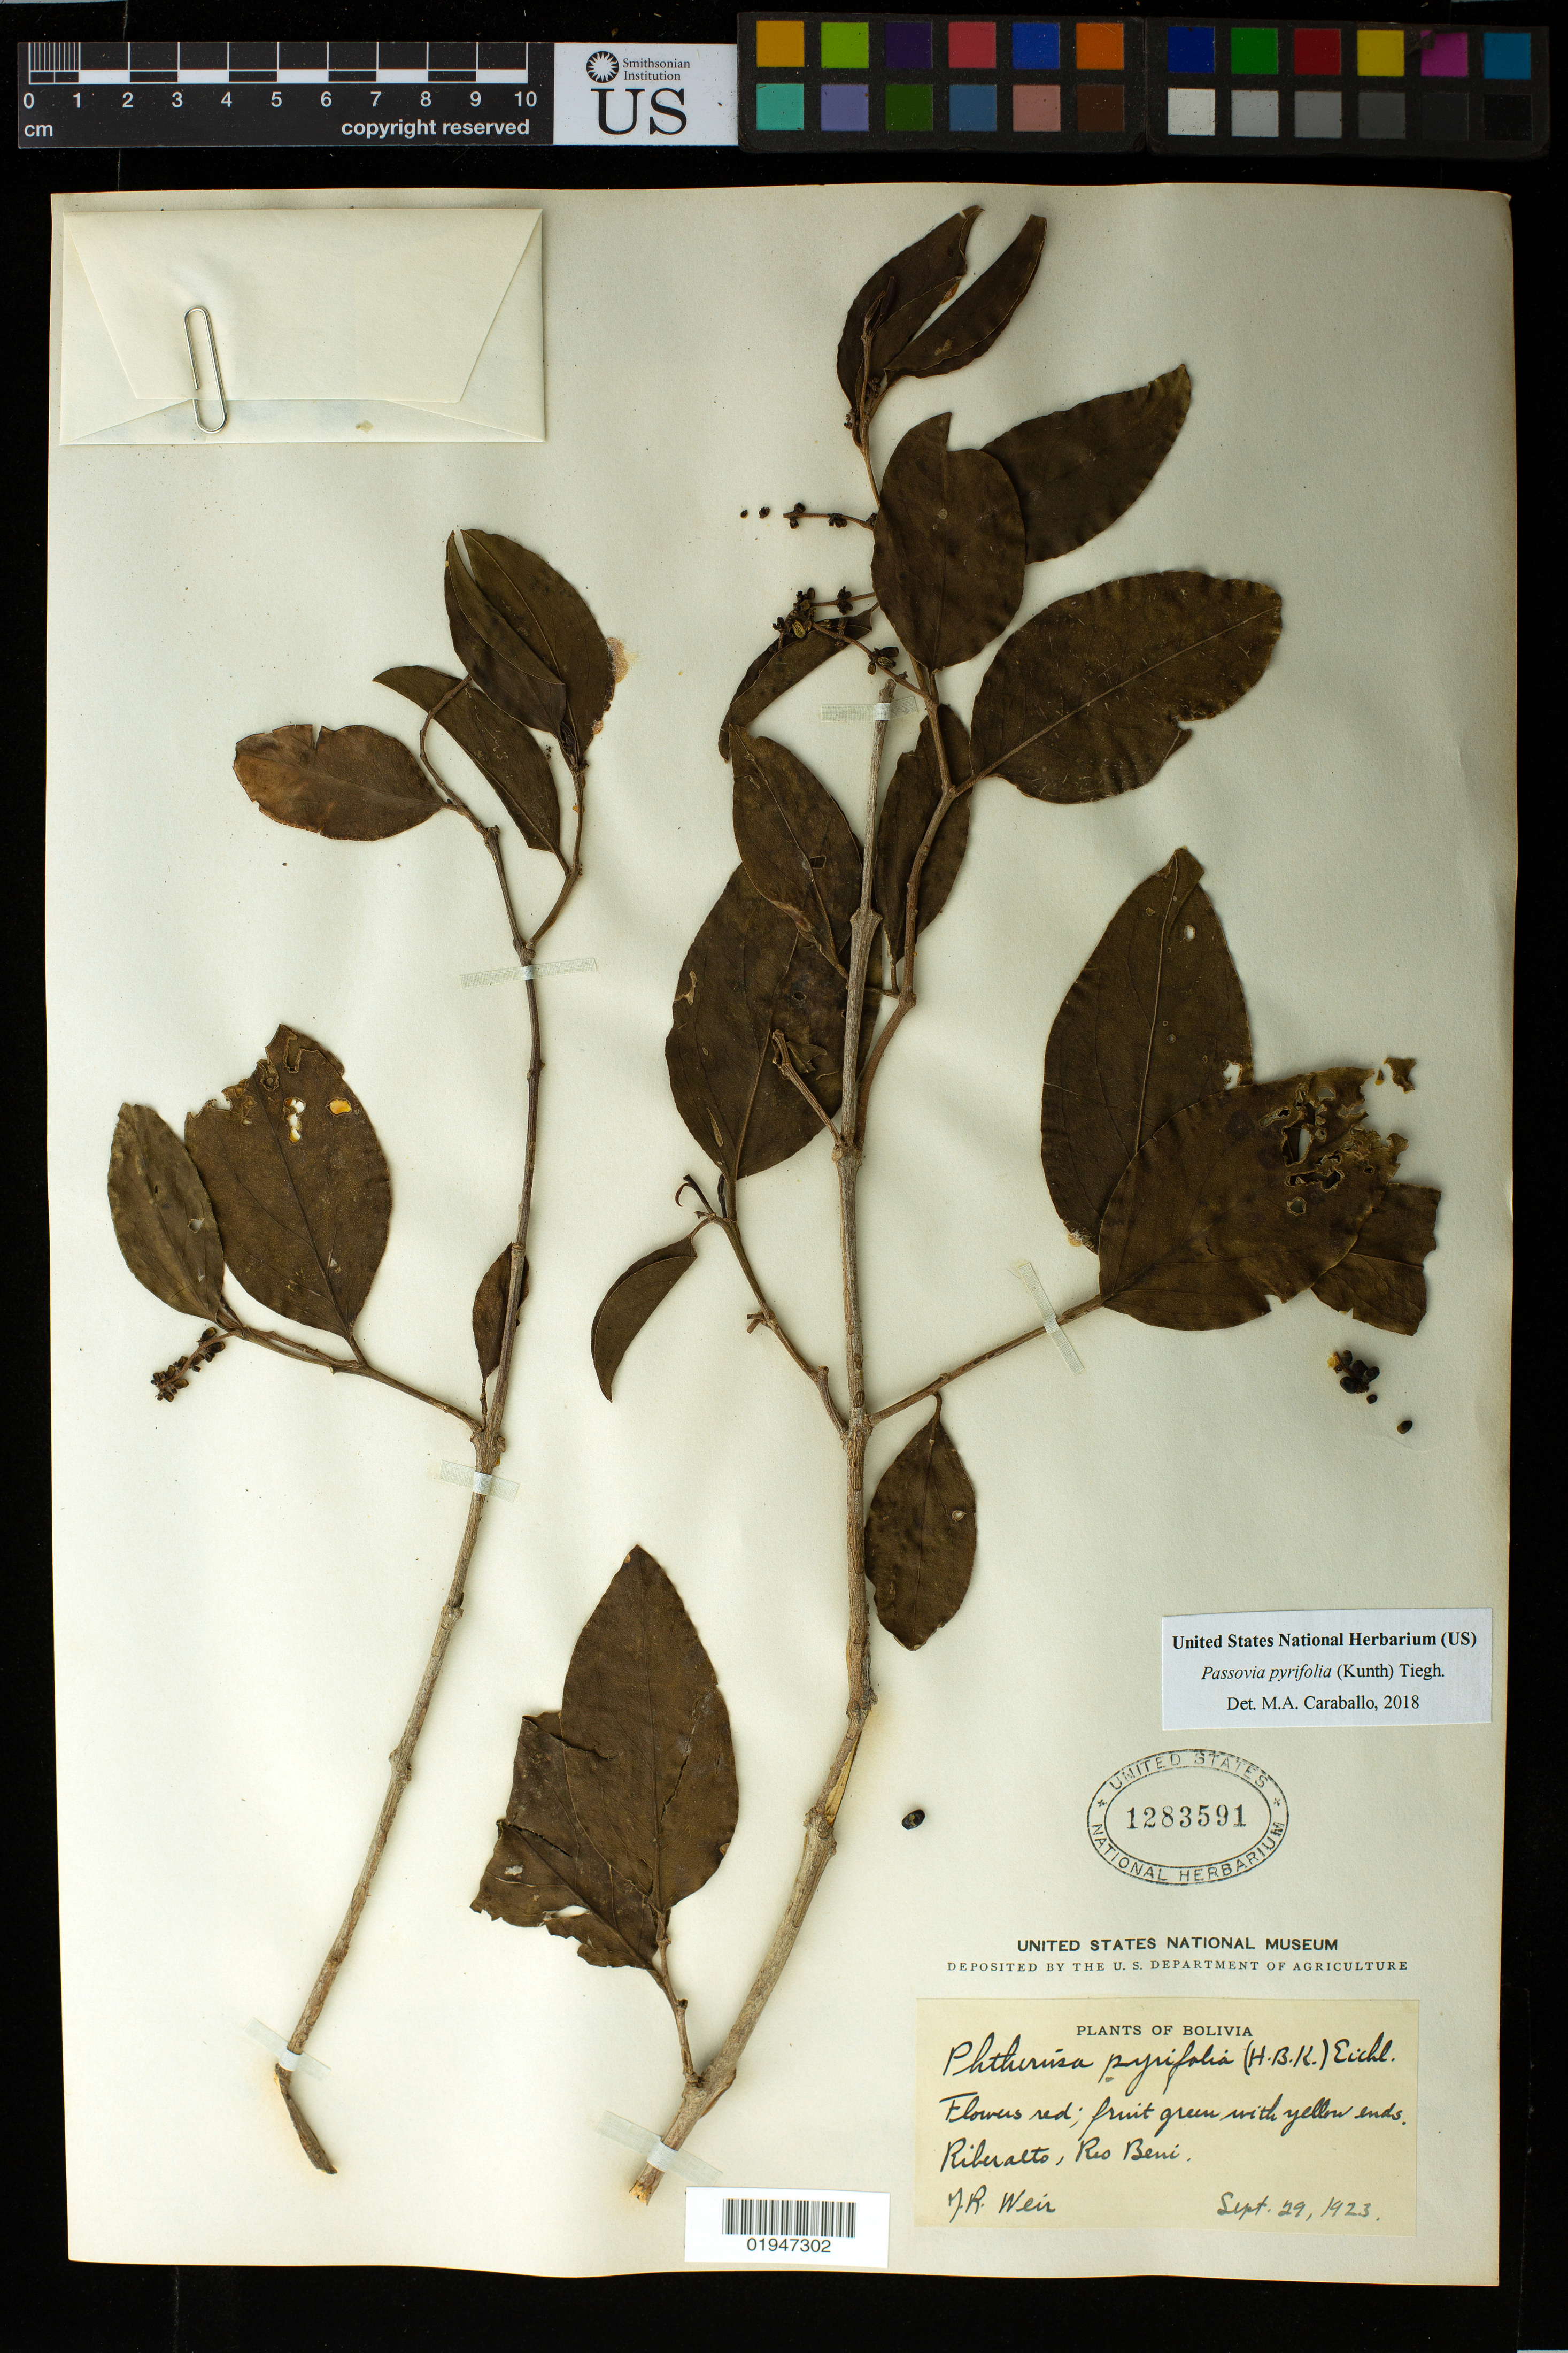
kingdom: Plantae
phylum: Tracheophyta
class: Magnoliopsida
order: Santalales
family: Loranthaceae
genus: Passovia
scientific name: Passovia pyrifolia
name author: (Kunth) Tiegh.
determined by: Caraballo-Ortiz, Marcos A., (MISS), University of Mississippi (UNITED STATES)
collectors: J. Weir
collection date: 1923-09-28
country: Bolivia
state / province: Beni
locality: Riberalta, Río Beni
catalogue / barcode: US 1283591